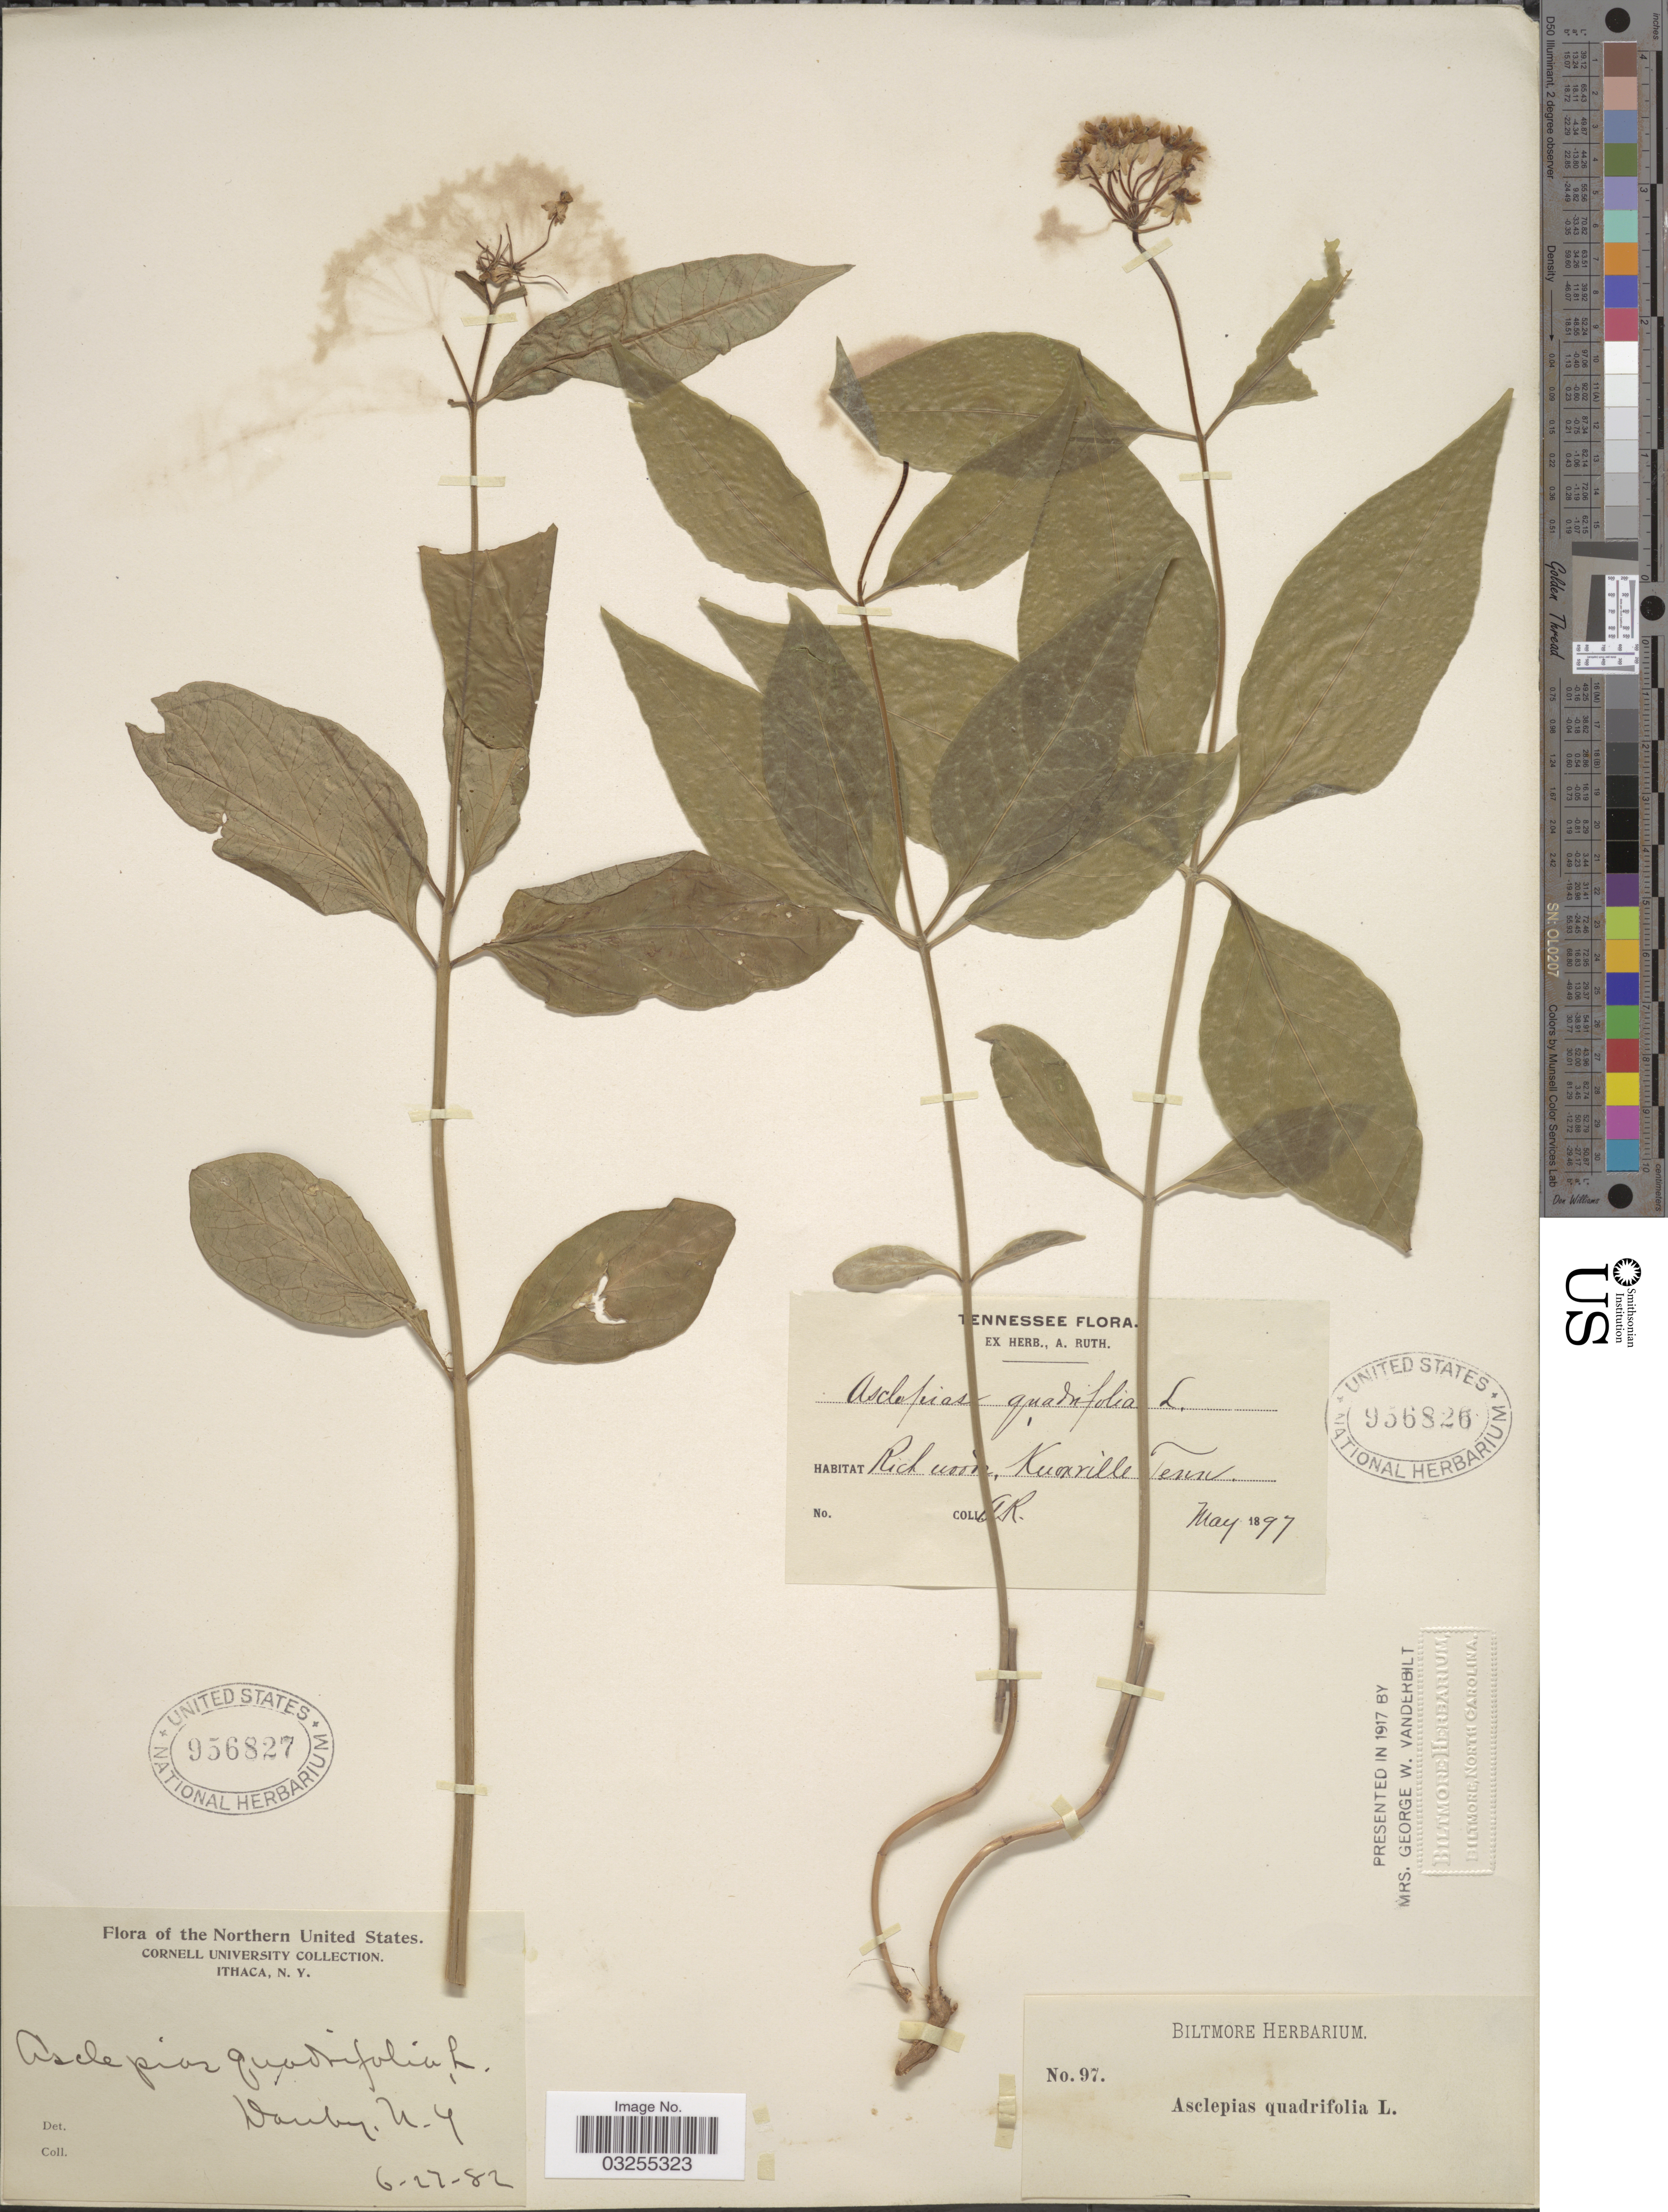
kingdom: Plantae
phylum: Tracheophyta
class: Magnoliopsida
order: Gentianales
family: Apocynaceae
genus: Asclepias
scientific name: Asclepias quadrifolia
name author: Jacq.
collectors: A. Ruth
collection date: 1897-05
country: United States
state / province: Tennessee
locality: Rich woods, Knoxville.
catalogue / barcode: US 956826